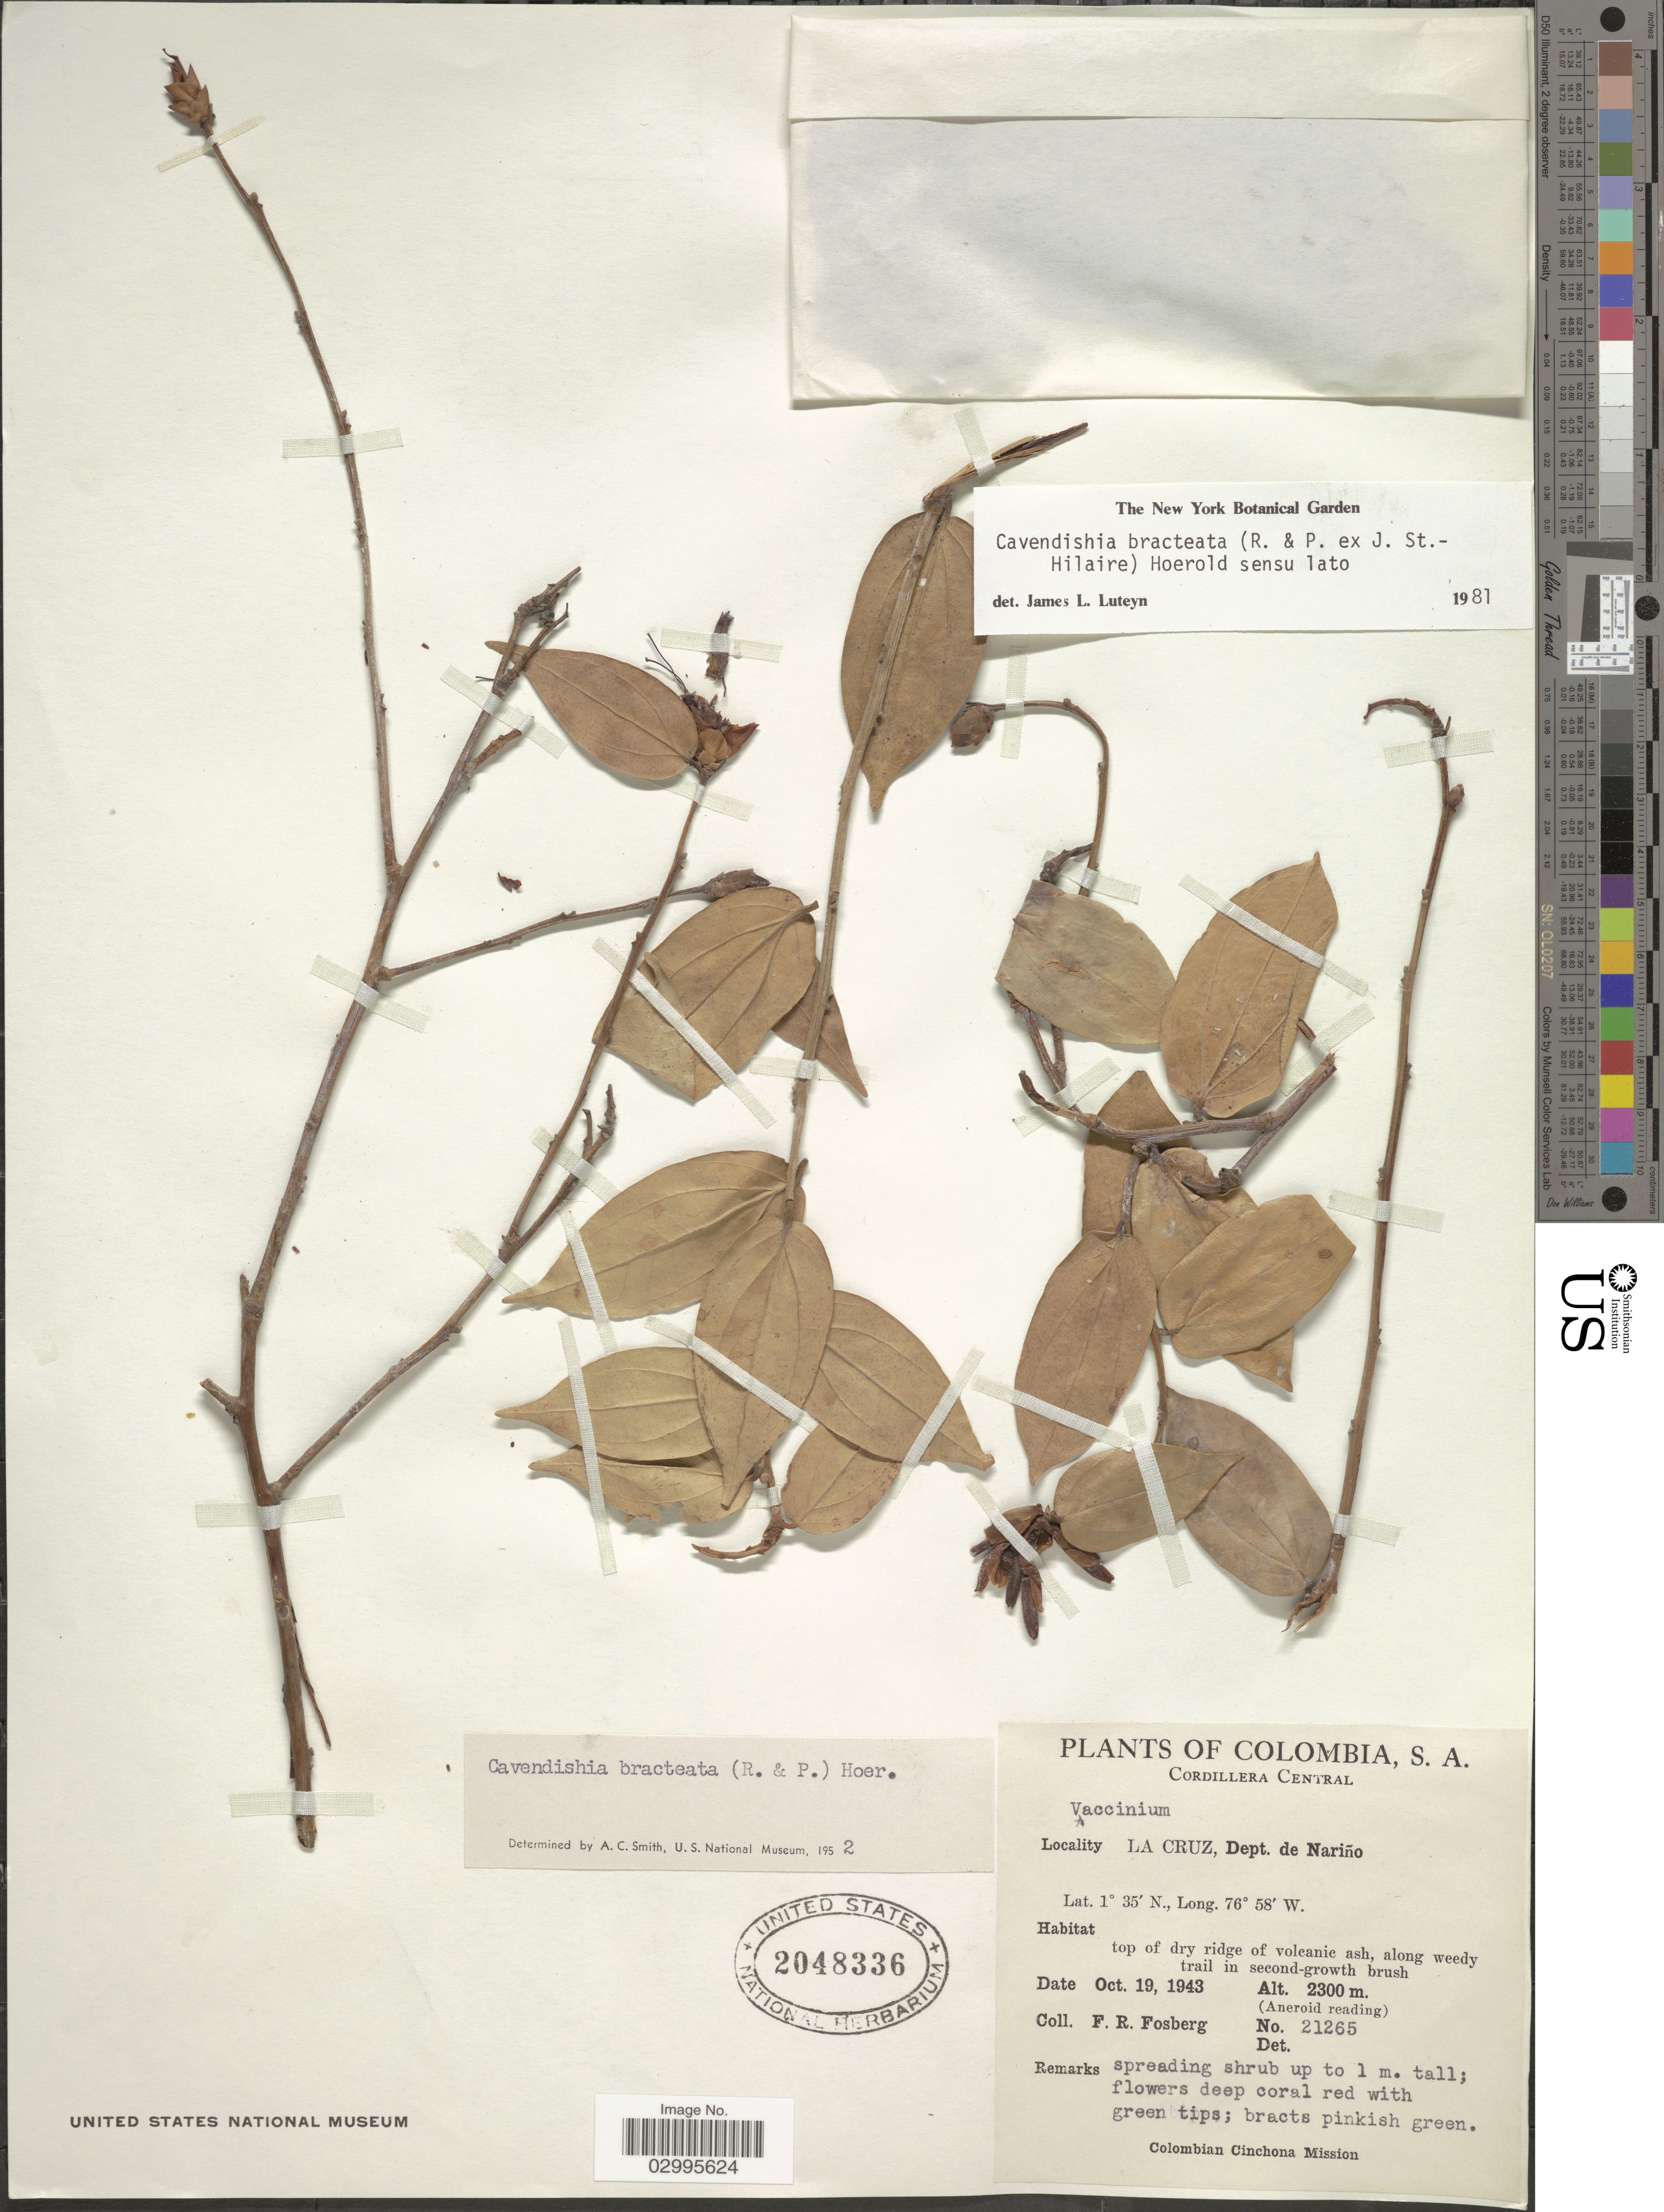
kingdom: Plantae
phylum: Tracheophyta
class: Magnoliopsida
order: Ericales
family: Ericaceae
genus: Cavendishia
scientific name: Cavendishia bracteata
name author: (Ruiz & Pav. ex J. St.-Hil.) Hoerold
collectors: F. R. Fosberg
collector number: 21265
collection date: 1943-10-19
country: Colombia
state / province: Nariño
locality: Cordillera Central, La Cruz, Dept. de Nariño.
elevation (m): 2300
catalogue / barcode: US 2048336